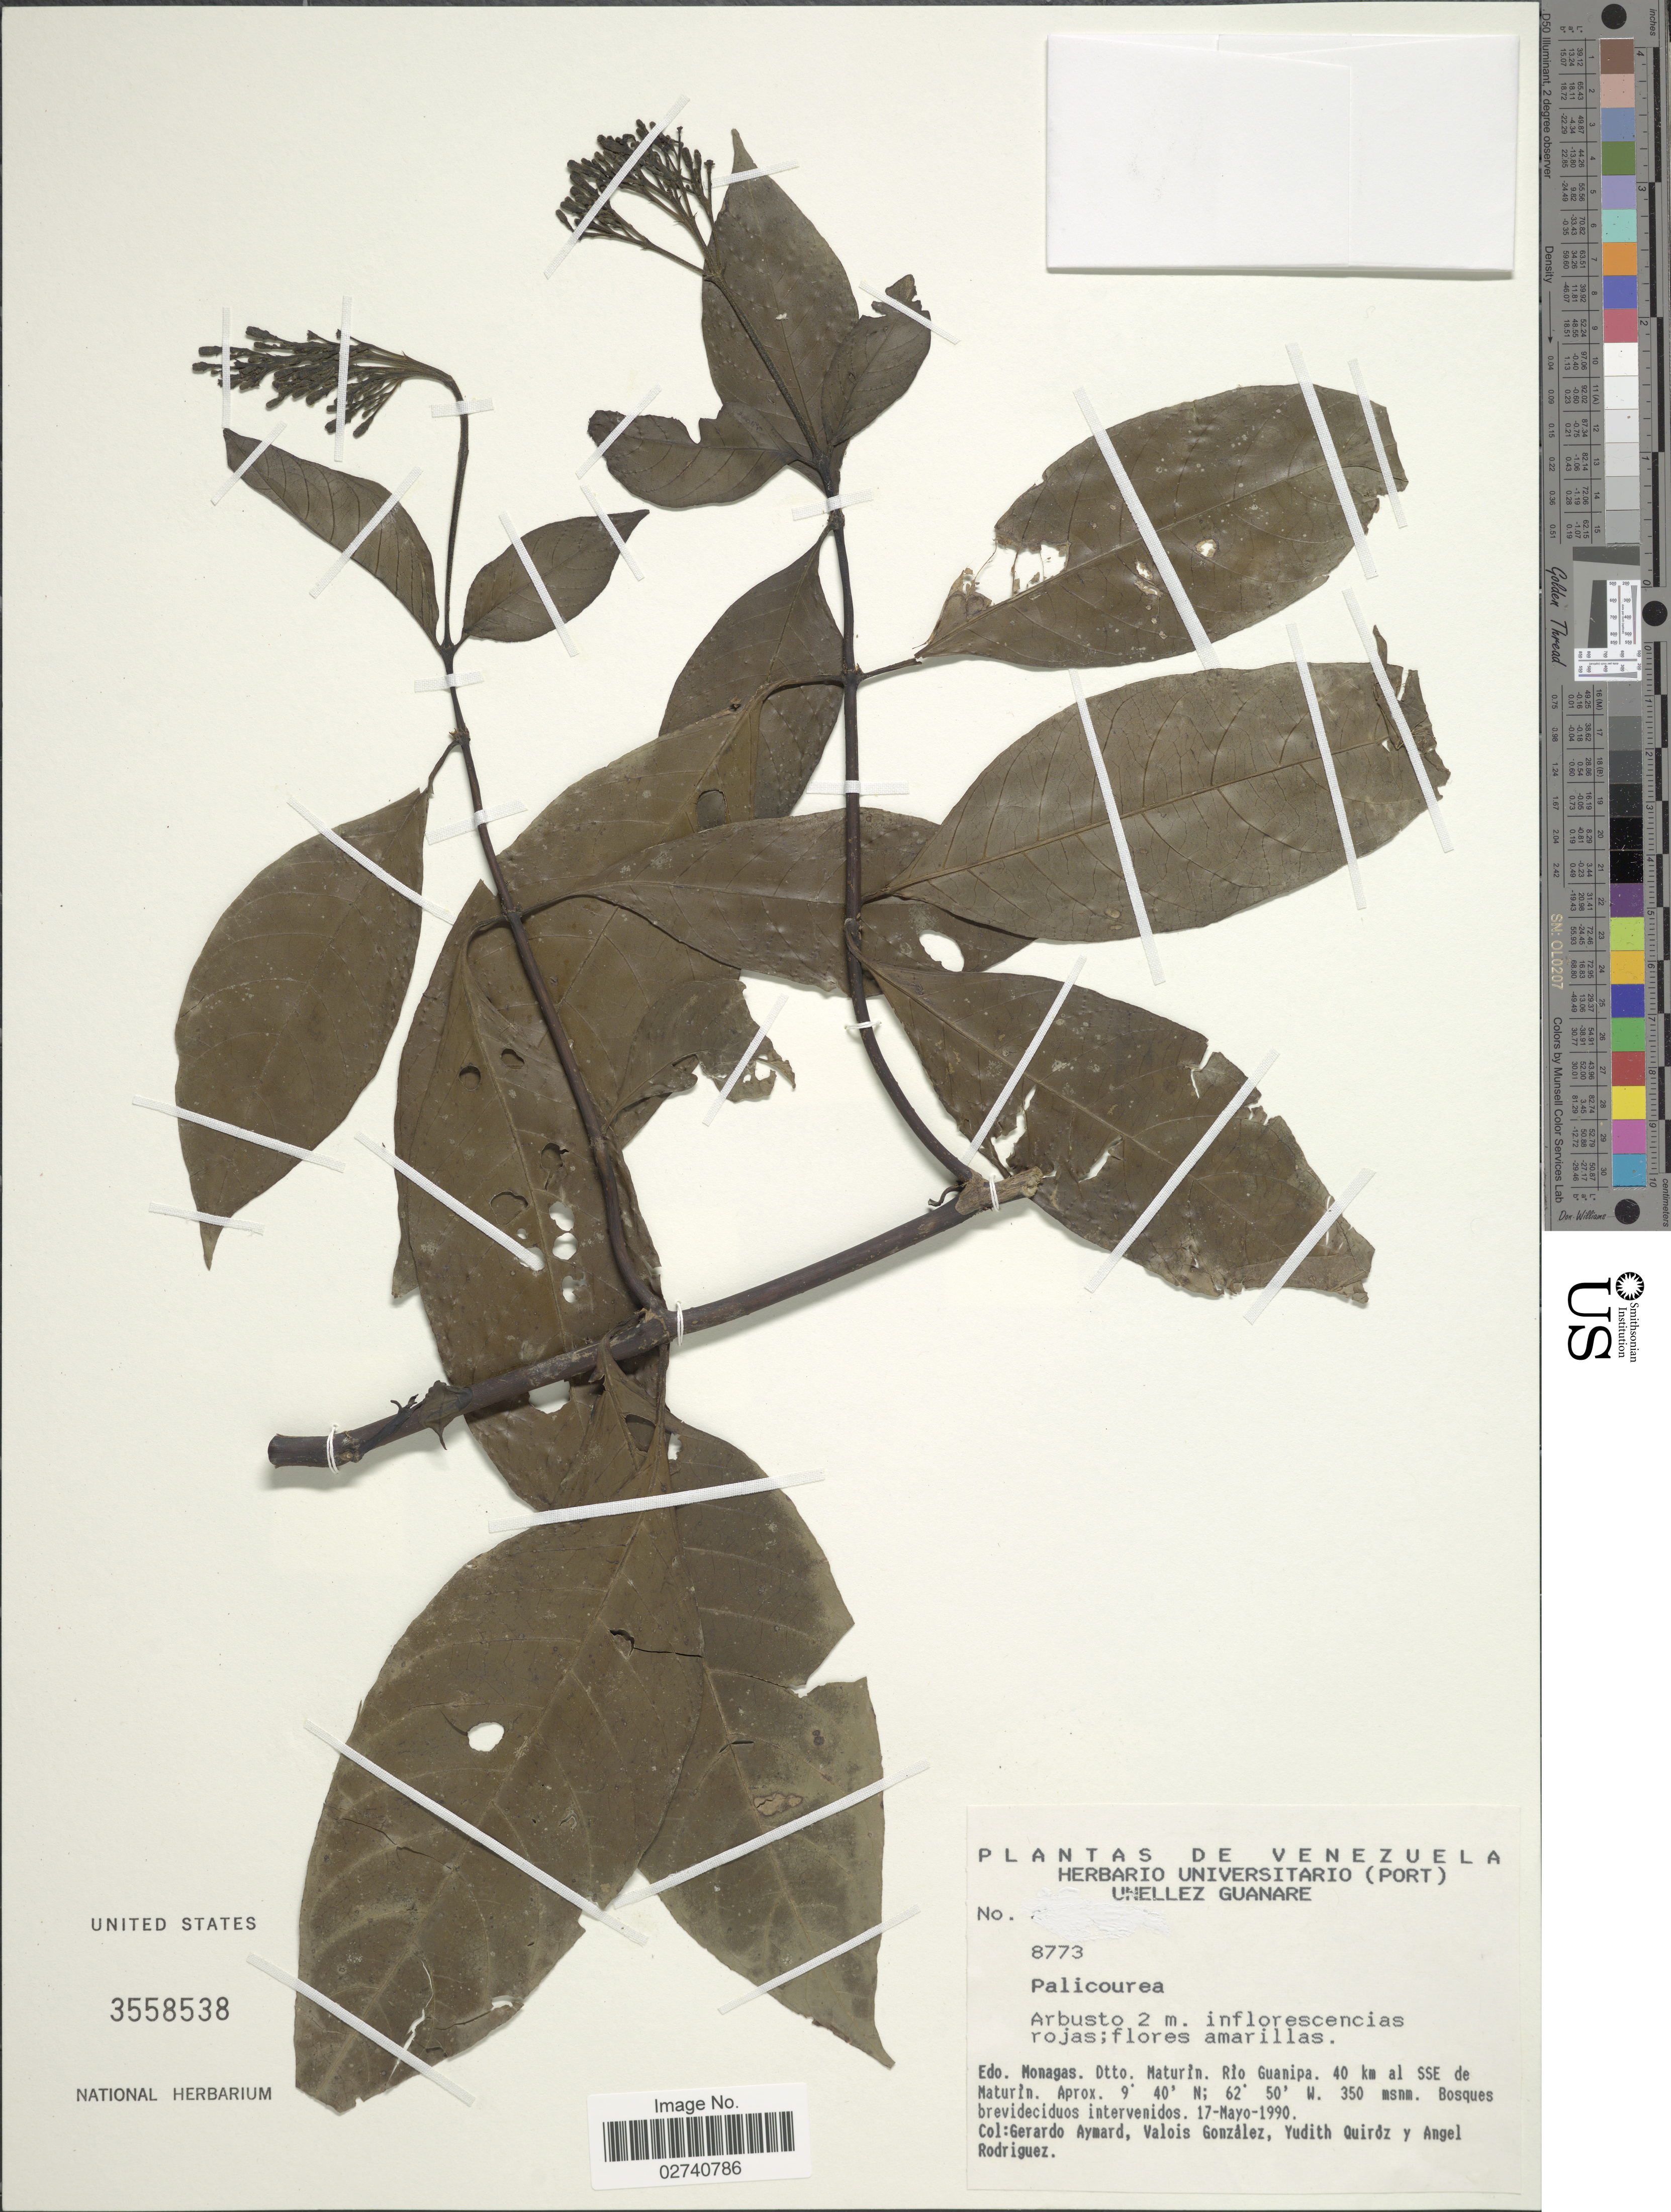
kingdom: Plantae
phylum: Tracheophyta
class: Magnoliopsida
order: Gentianales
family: Rubiaceae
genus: Palicourea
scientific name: Palicourea sp.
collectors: G. A. Aymard, V. González, Y. Quiróz & A. Rodriguez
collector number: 8773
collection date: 1990-05-17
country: Venezuela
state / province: Monagas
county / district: Maturin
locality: Dtto. Maturin. Rio Guanipa. 40 km al SSE de Maturin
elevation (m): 350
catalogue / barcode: US 3558538